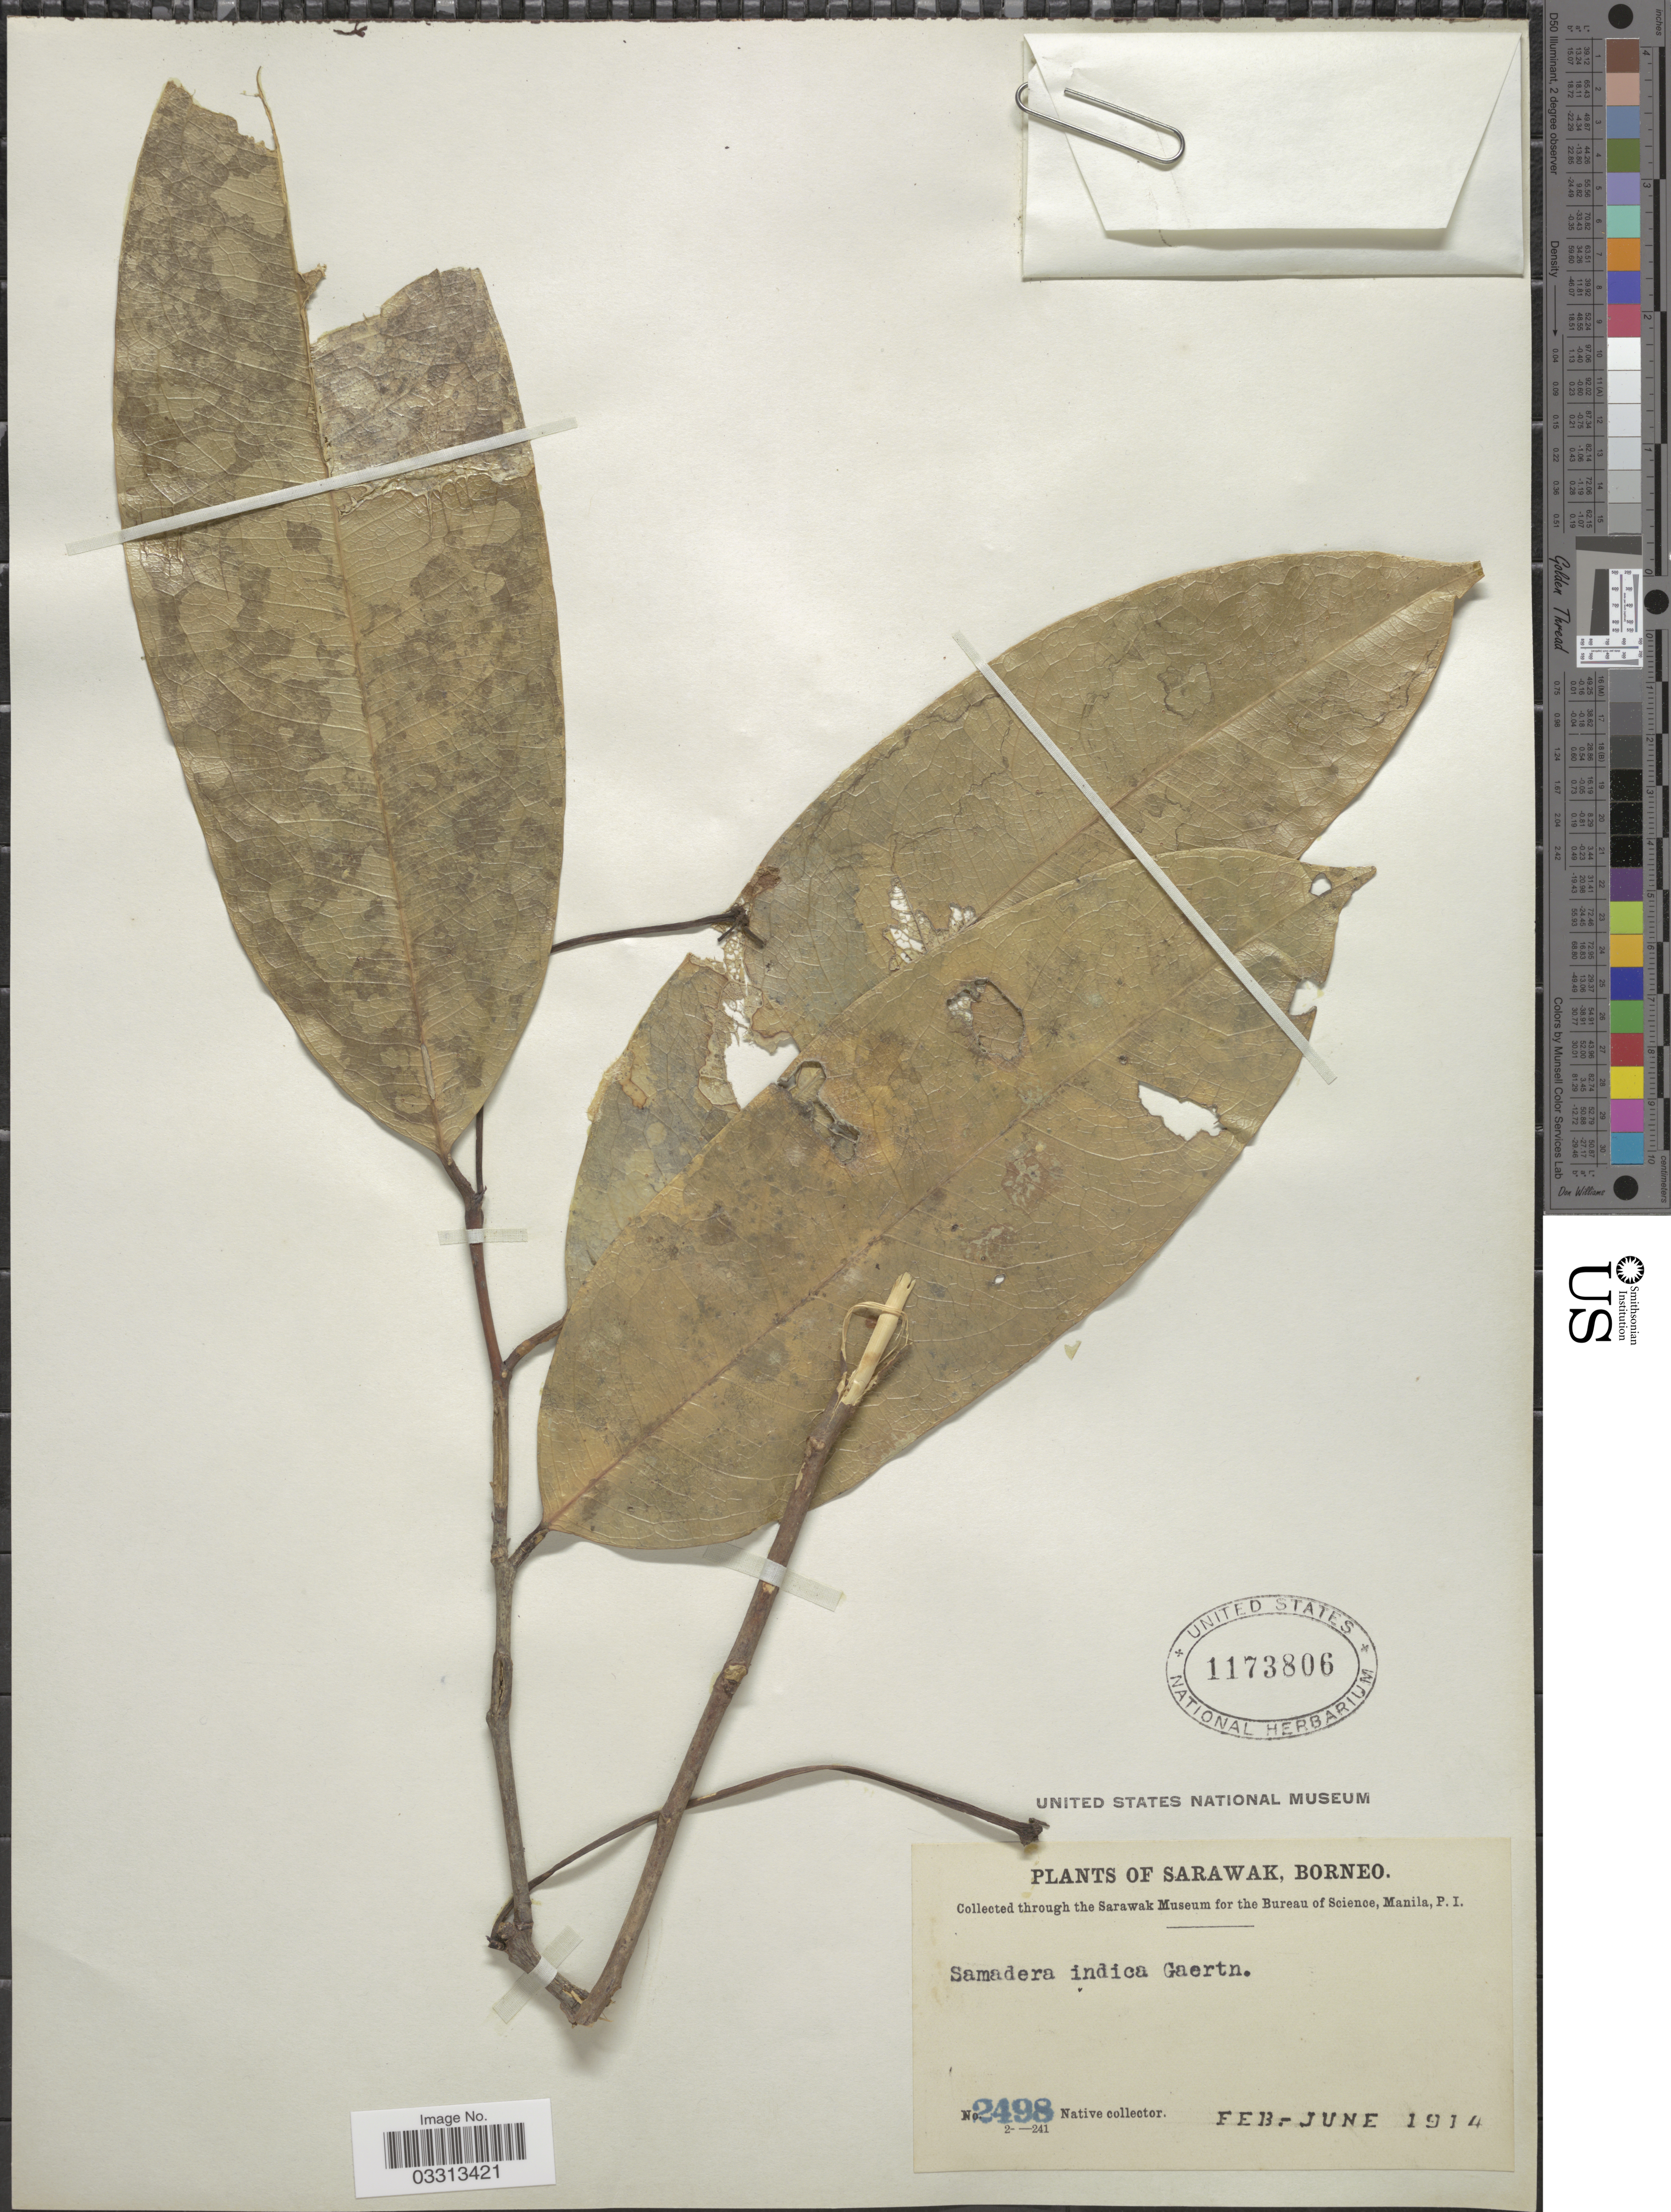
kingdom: Plantae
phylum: Tracheophyta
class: Magnoliopsida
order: Sapindales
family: Simaroubaceae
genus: Samadera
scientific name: Samadera indica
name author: Gaertn.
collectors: Native collector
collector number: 2498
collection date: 1914-02/1914-06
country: Malaysia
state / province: Sarawak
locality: Sarawak, Borneo.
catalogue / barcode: US 1173806